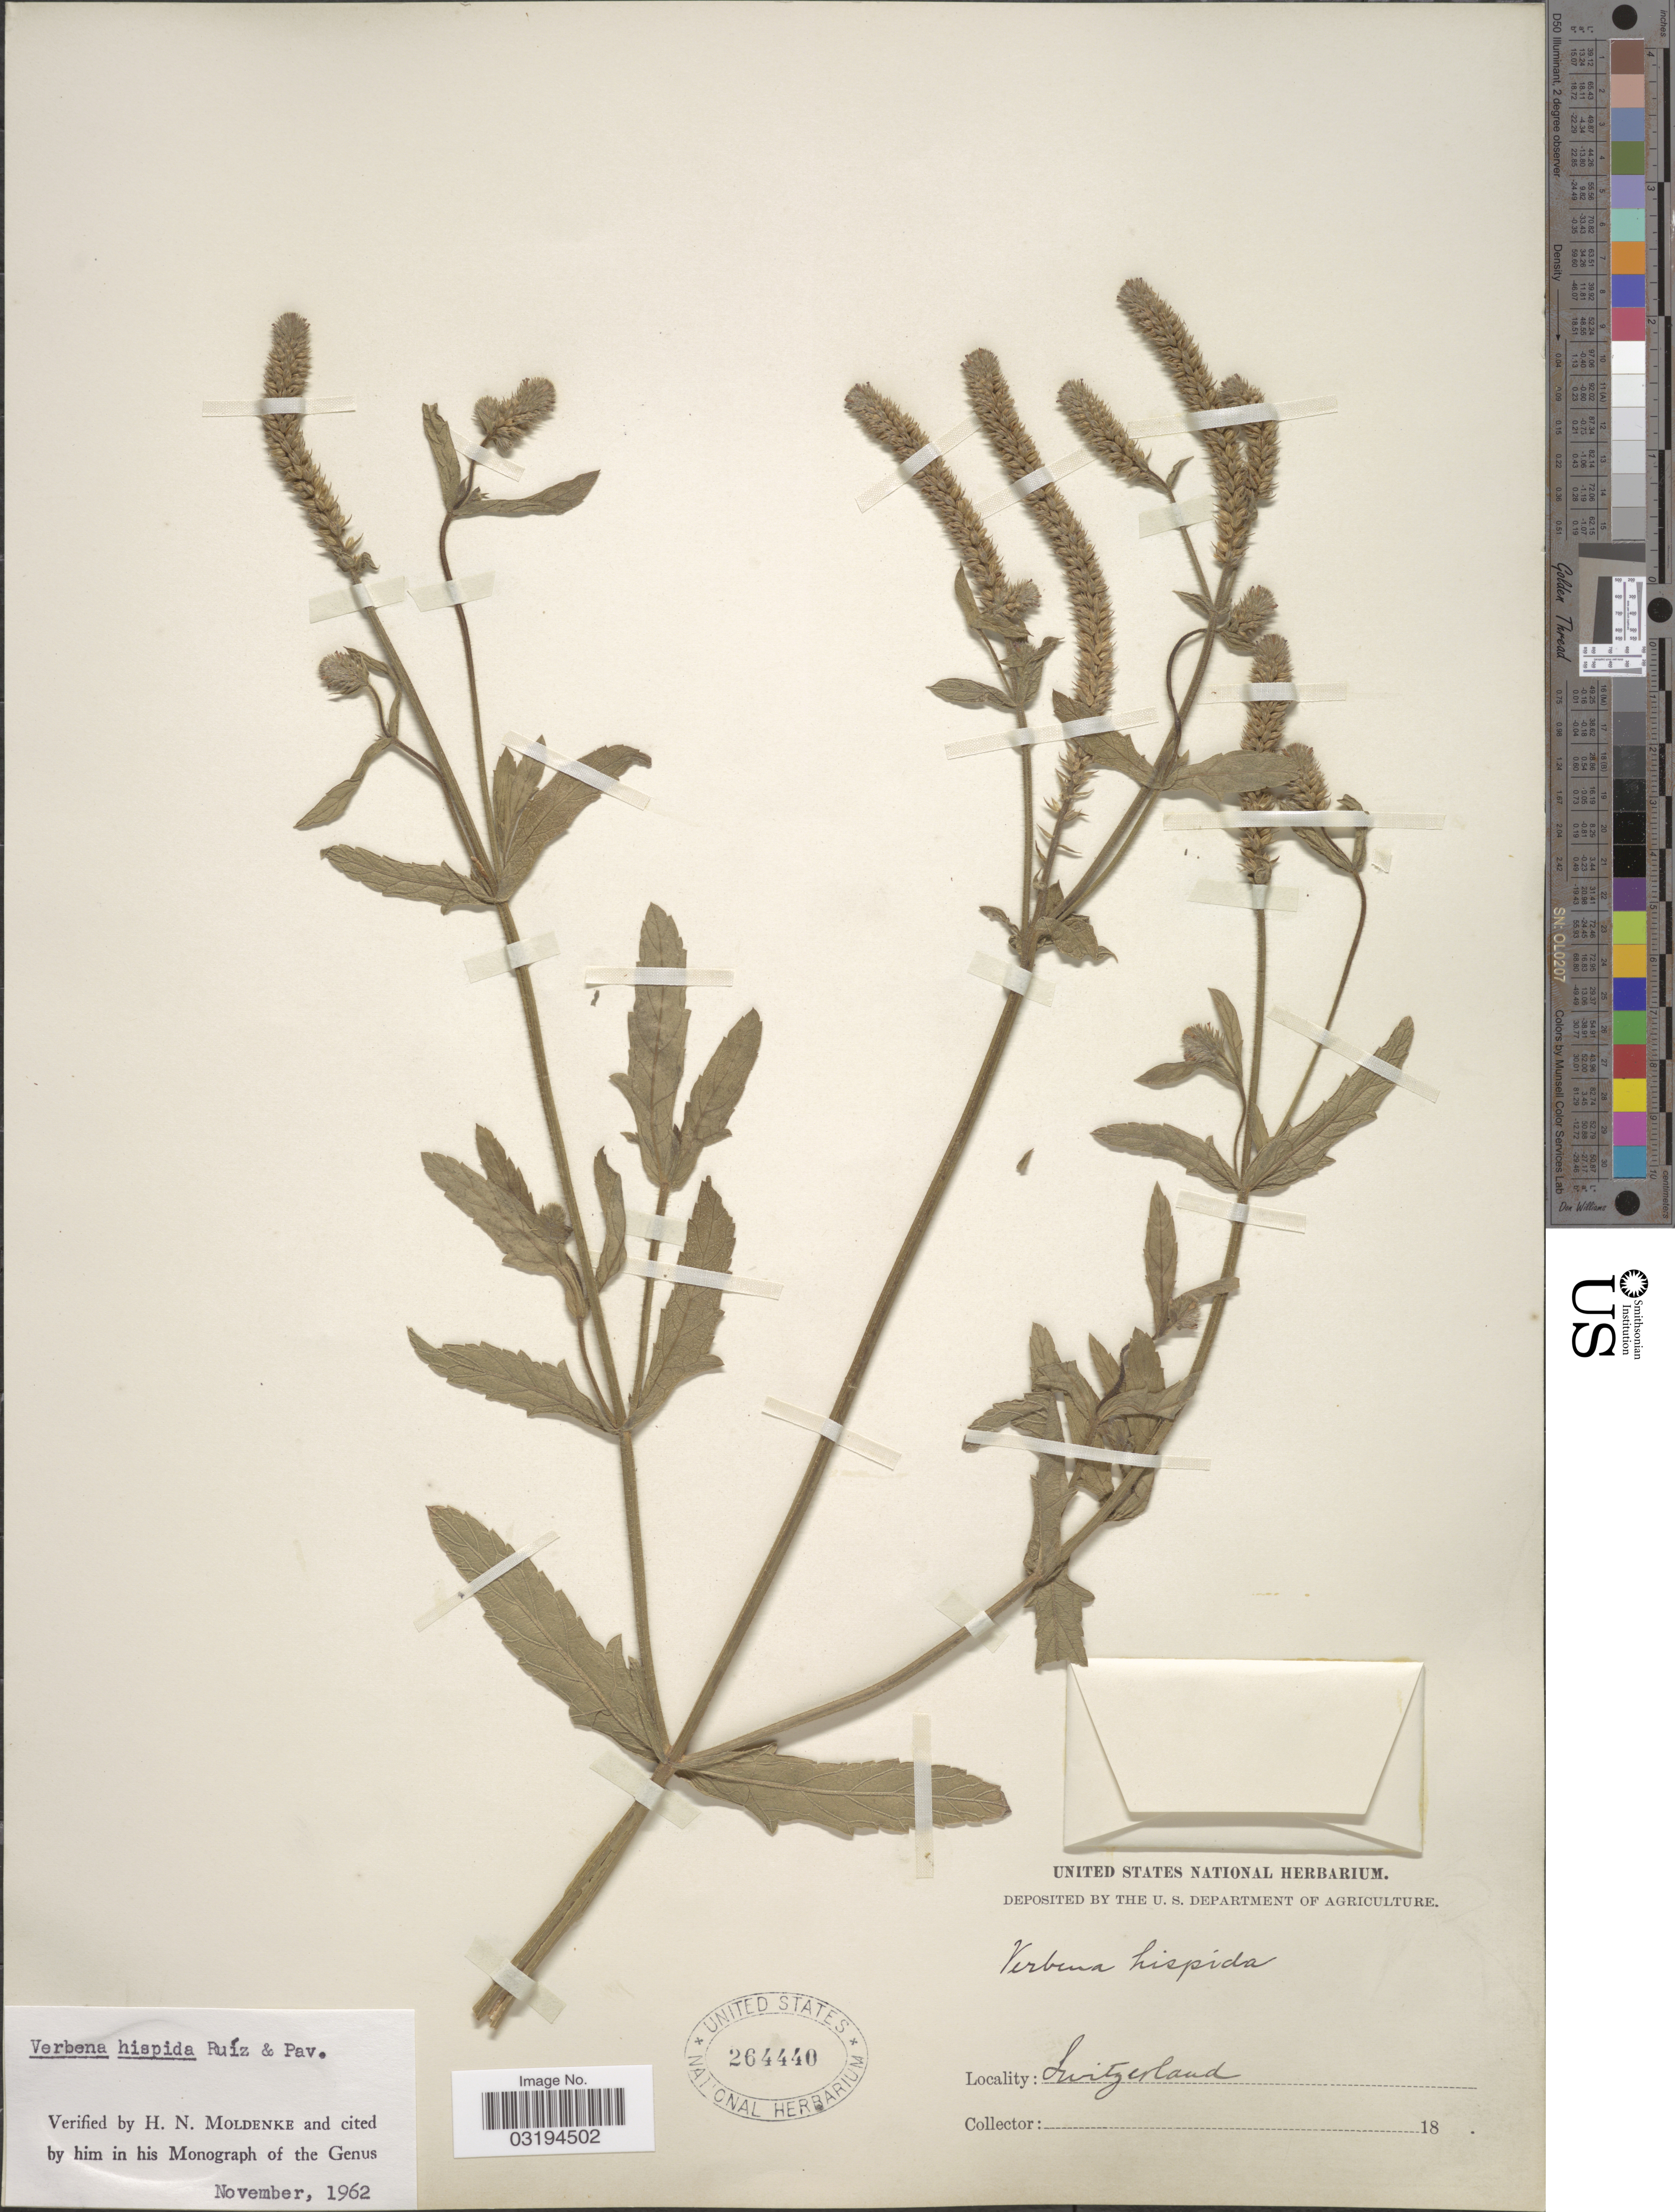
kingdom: Plantae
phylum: Tracheophyta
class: Magnoliopsida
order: Lamiales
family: Verbenaceae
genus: Verbena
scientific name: Verbena hispida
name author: Ruiz & Pav.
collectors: ex herb. United States National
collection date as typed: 18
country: Switzerland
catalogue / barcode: US 264440